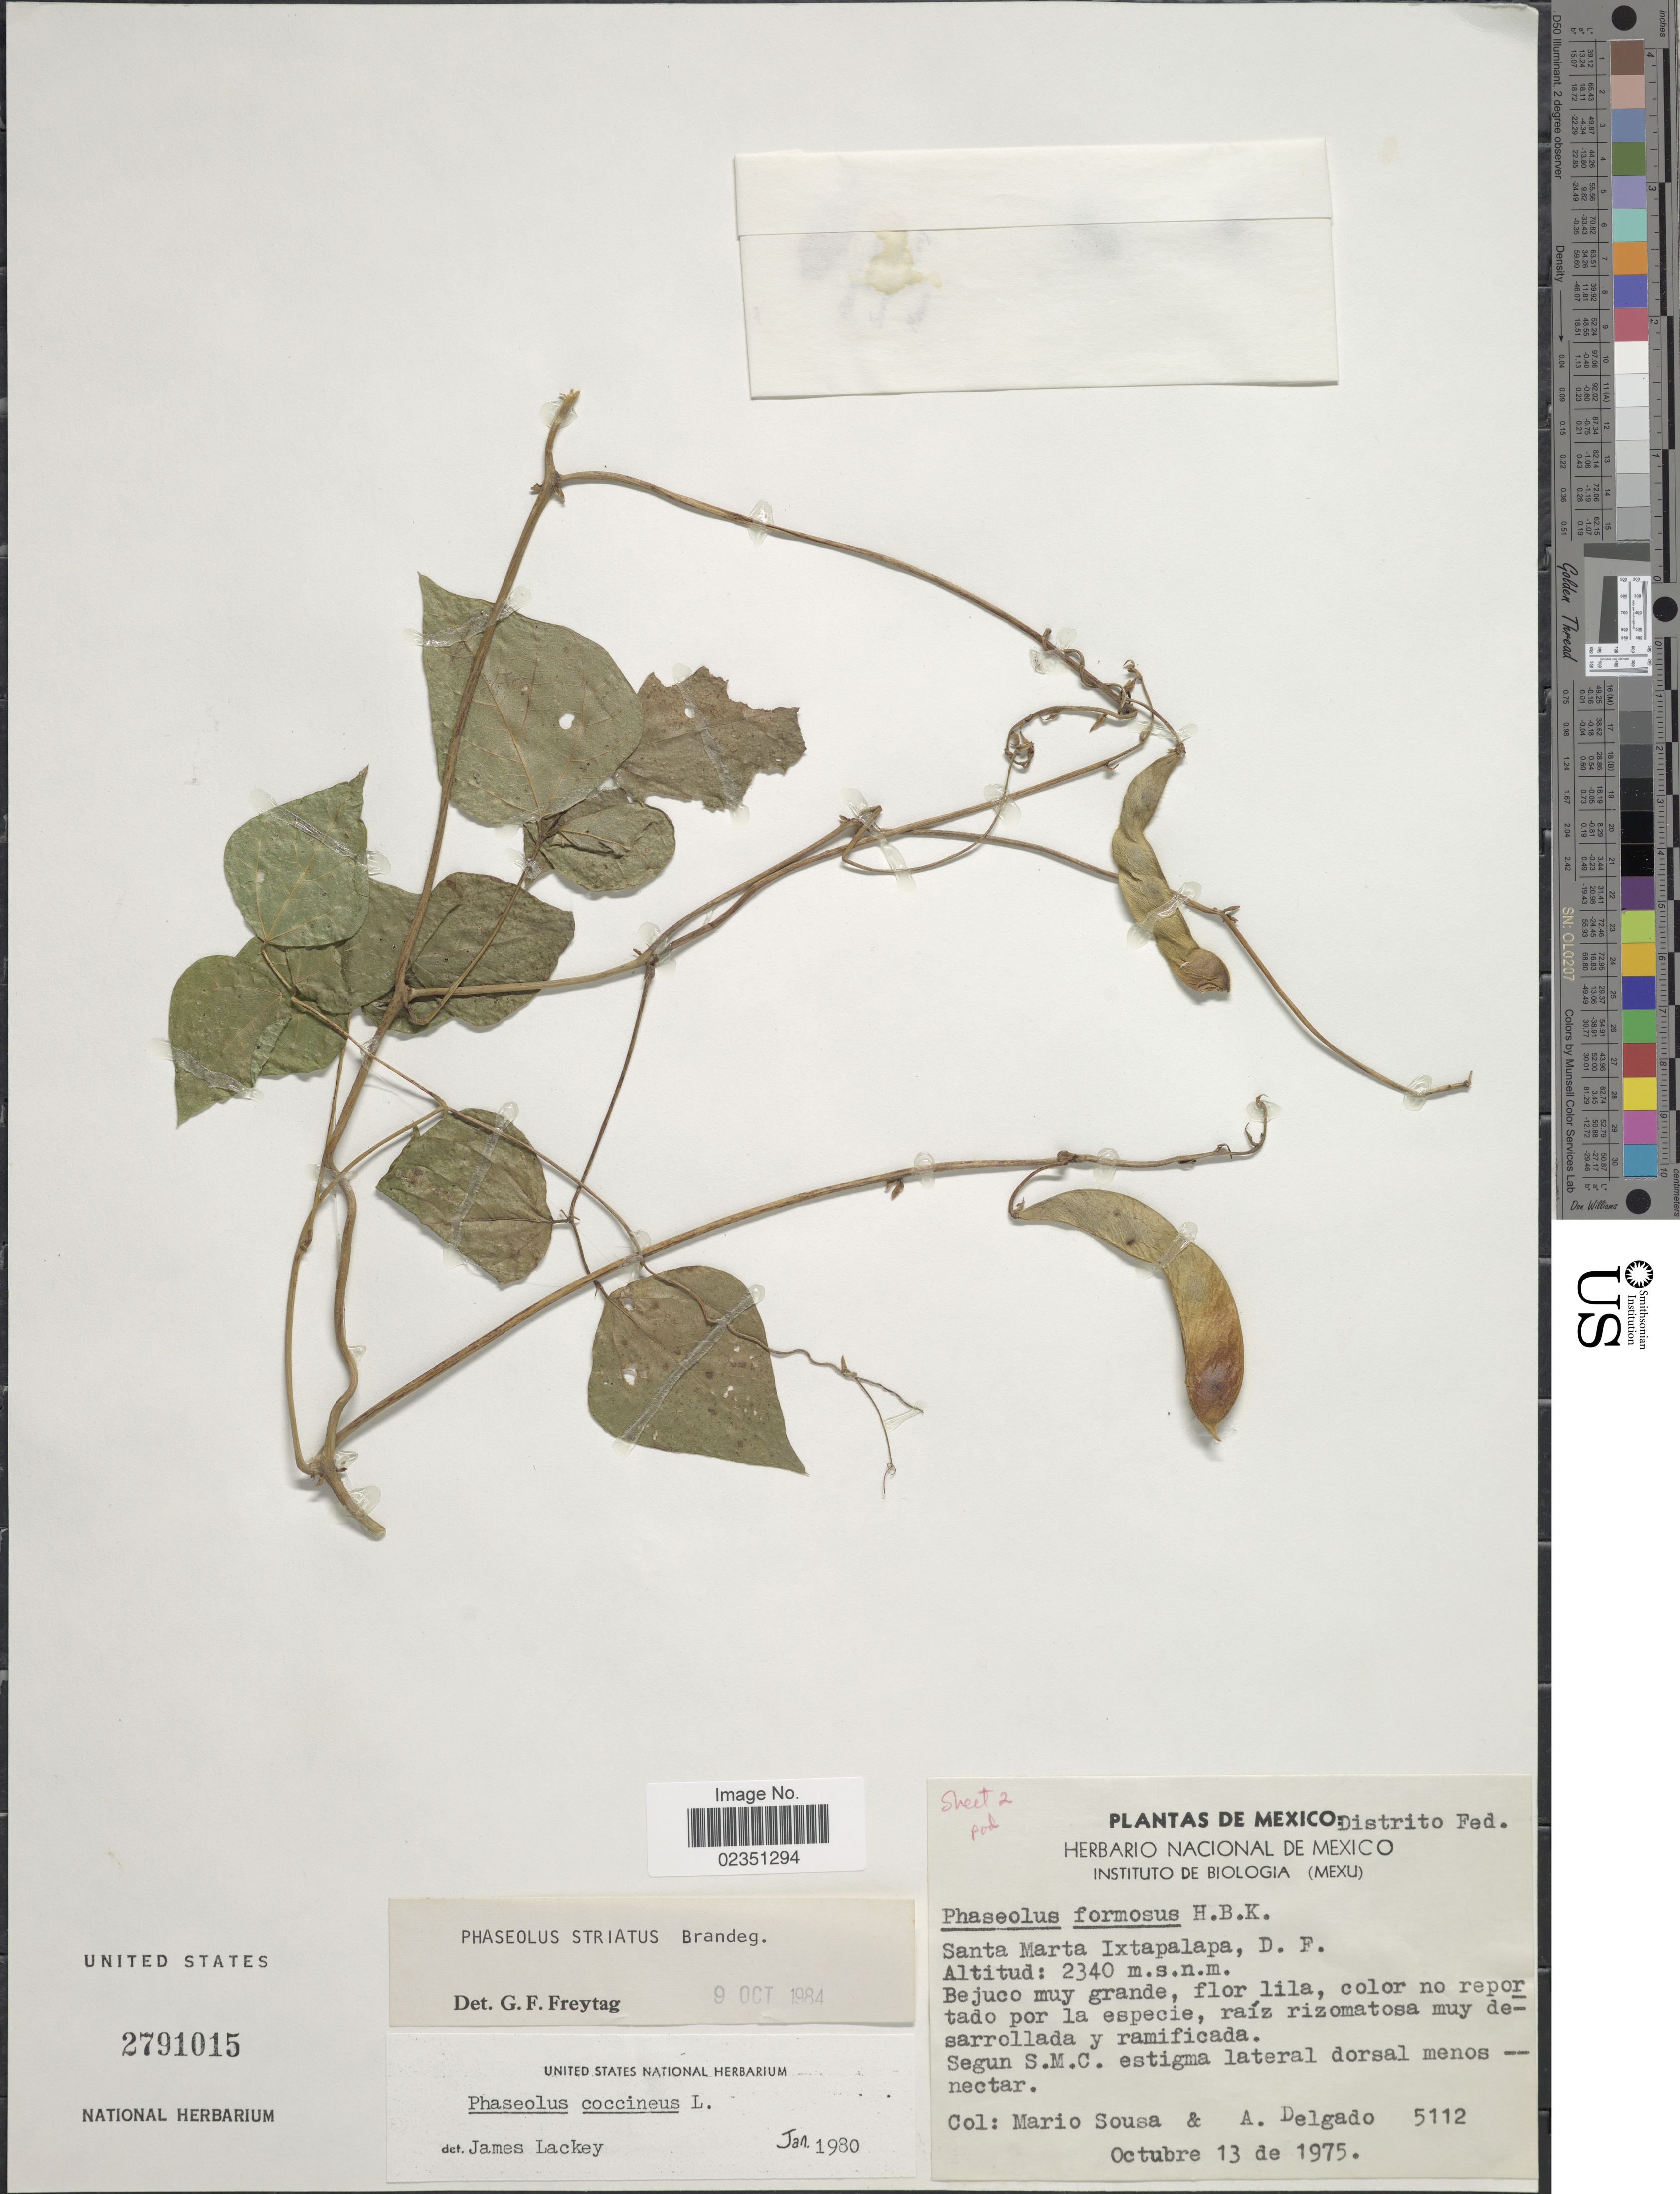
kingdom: Plantae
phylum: Tracheophyta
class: Magnoliopsida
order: Fabales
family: Fabaceae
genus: Phaseolus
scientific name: Phaseolus striatus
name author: Brandegee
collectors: M. Sousa S. & A. A. Delgado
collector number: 5112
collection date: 1975-10-13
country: Mexico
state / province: Distrito Federal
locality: Santa Marta Ixtapalapa, D.F.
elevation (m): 2340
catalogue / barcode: US 2791015